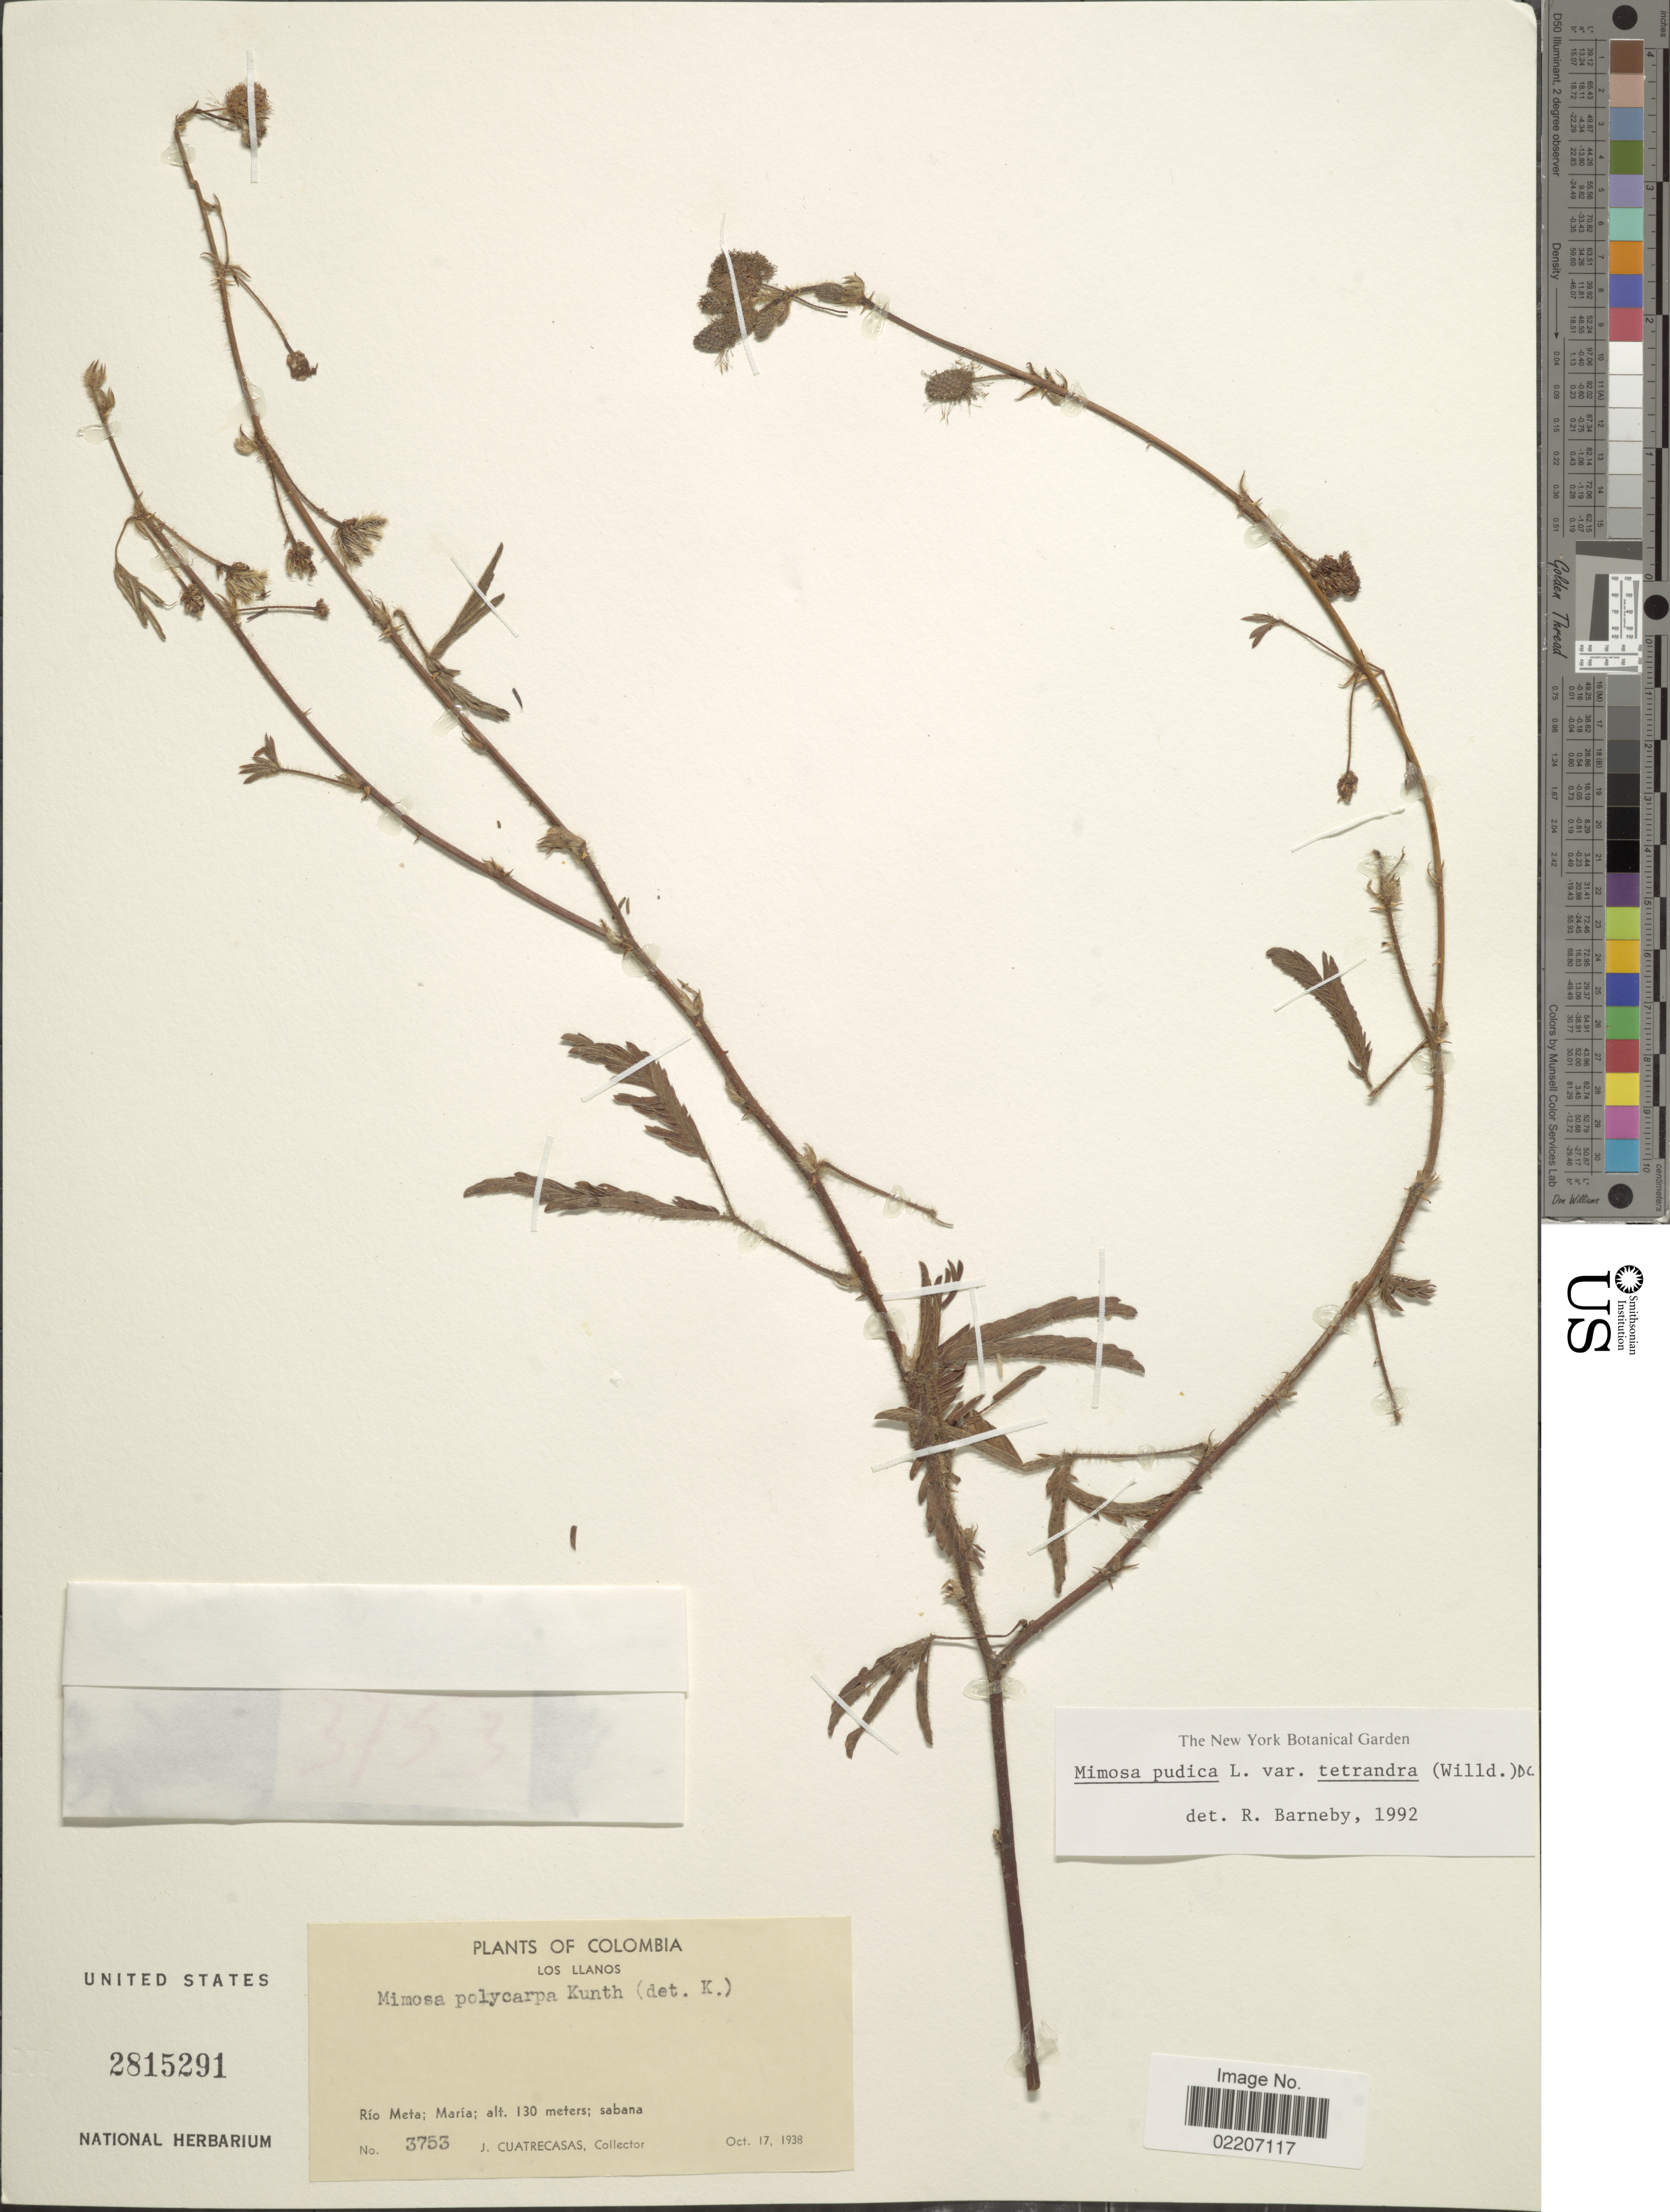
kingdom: Plantae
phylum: Tracheophyta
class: Magnoliopsida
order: Fabales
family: Fabaceae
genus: Mimosa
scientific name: Mimosa pudica var. tetrandra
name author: L.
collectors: J. Cuatrecasas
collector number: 3753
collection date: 1938-10-19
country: Colombia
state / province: Meta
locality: Los Llanos, Rio Meta; Maria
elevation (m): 130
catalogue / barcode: US 2815291